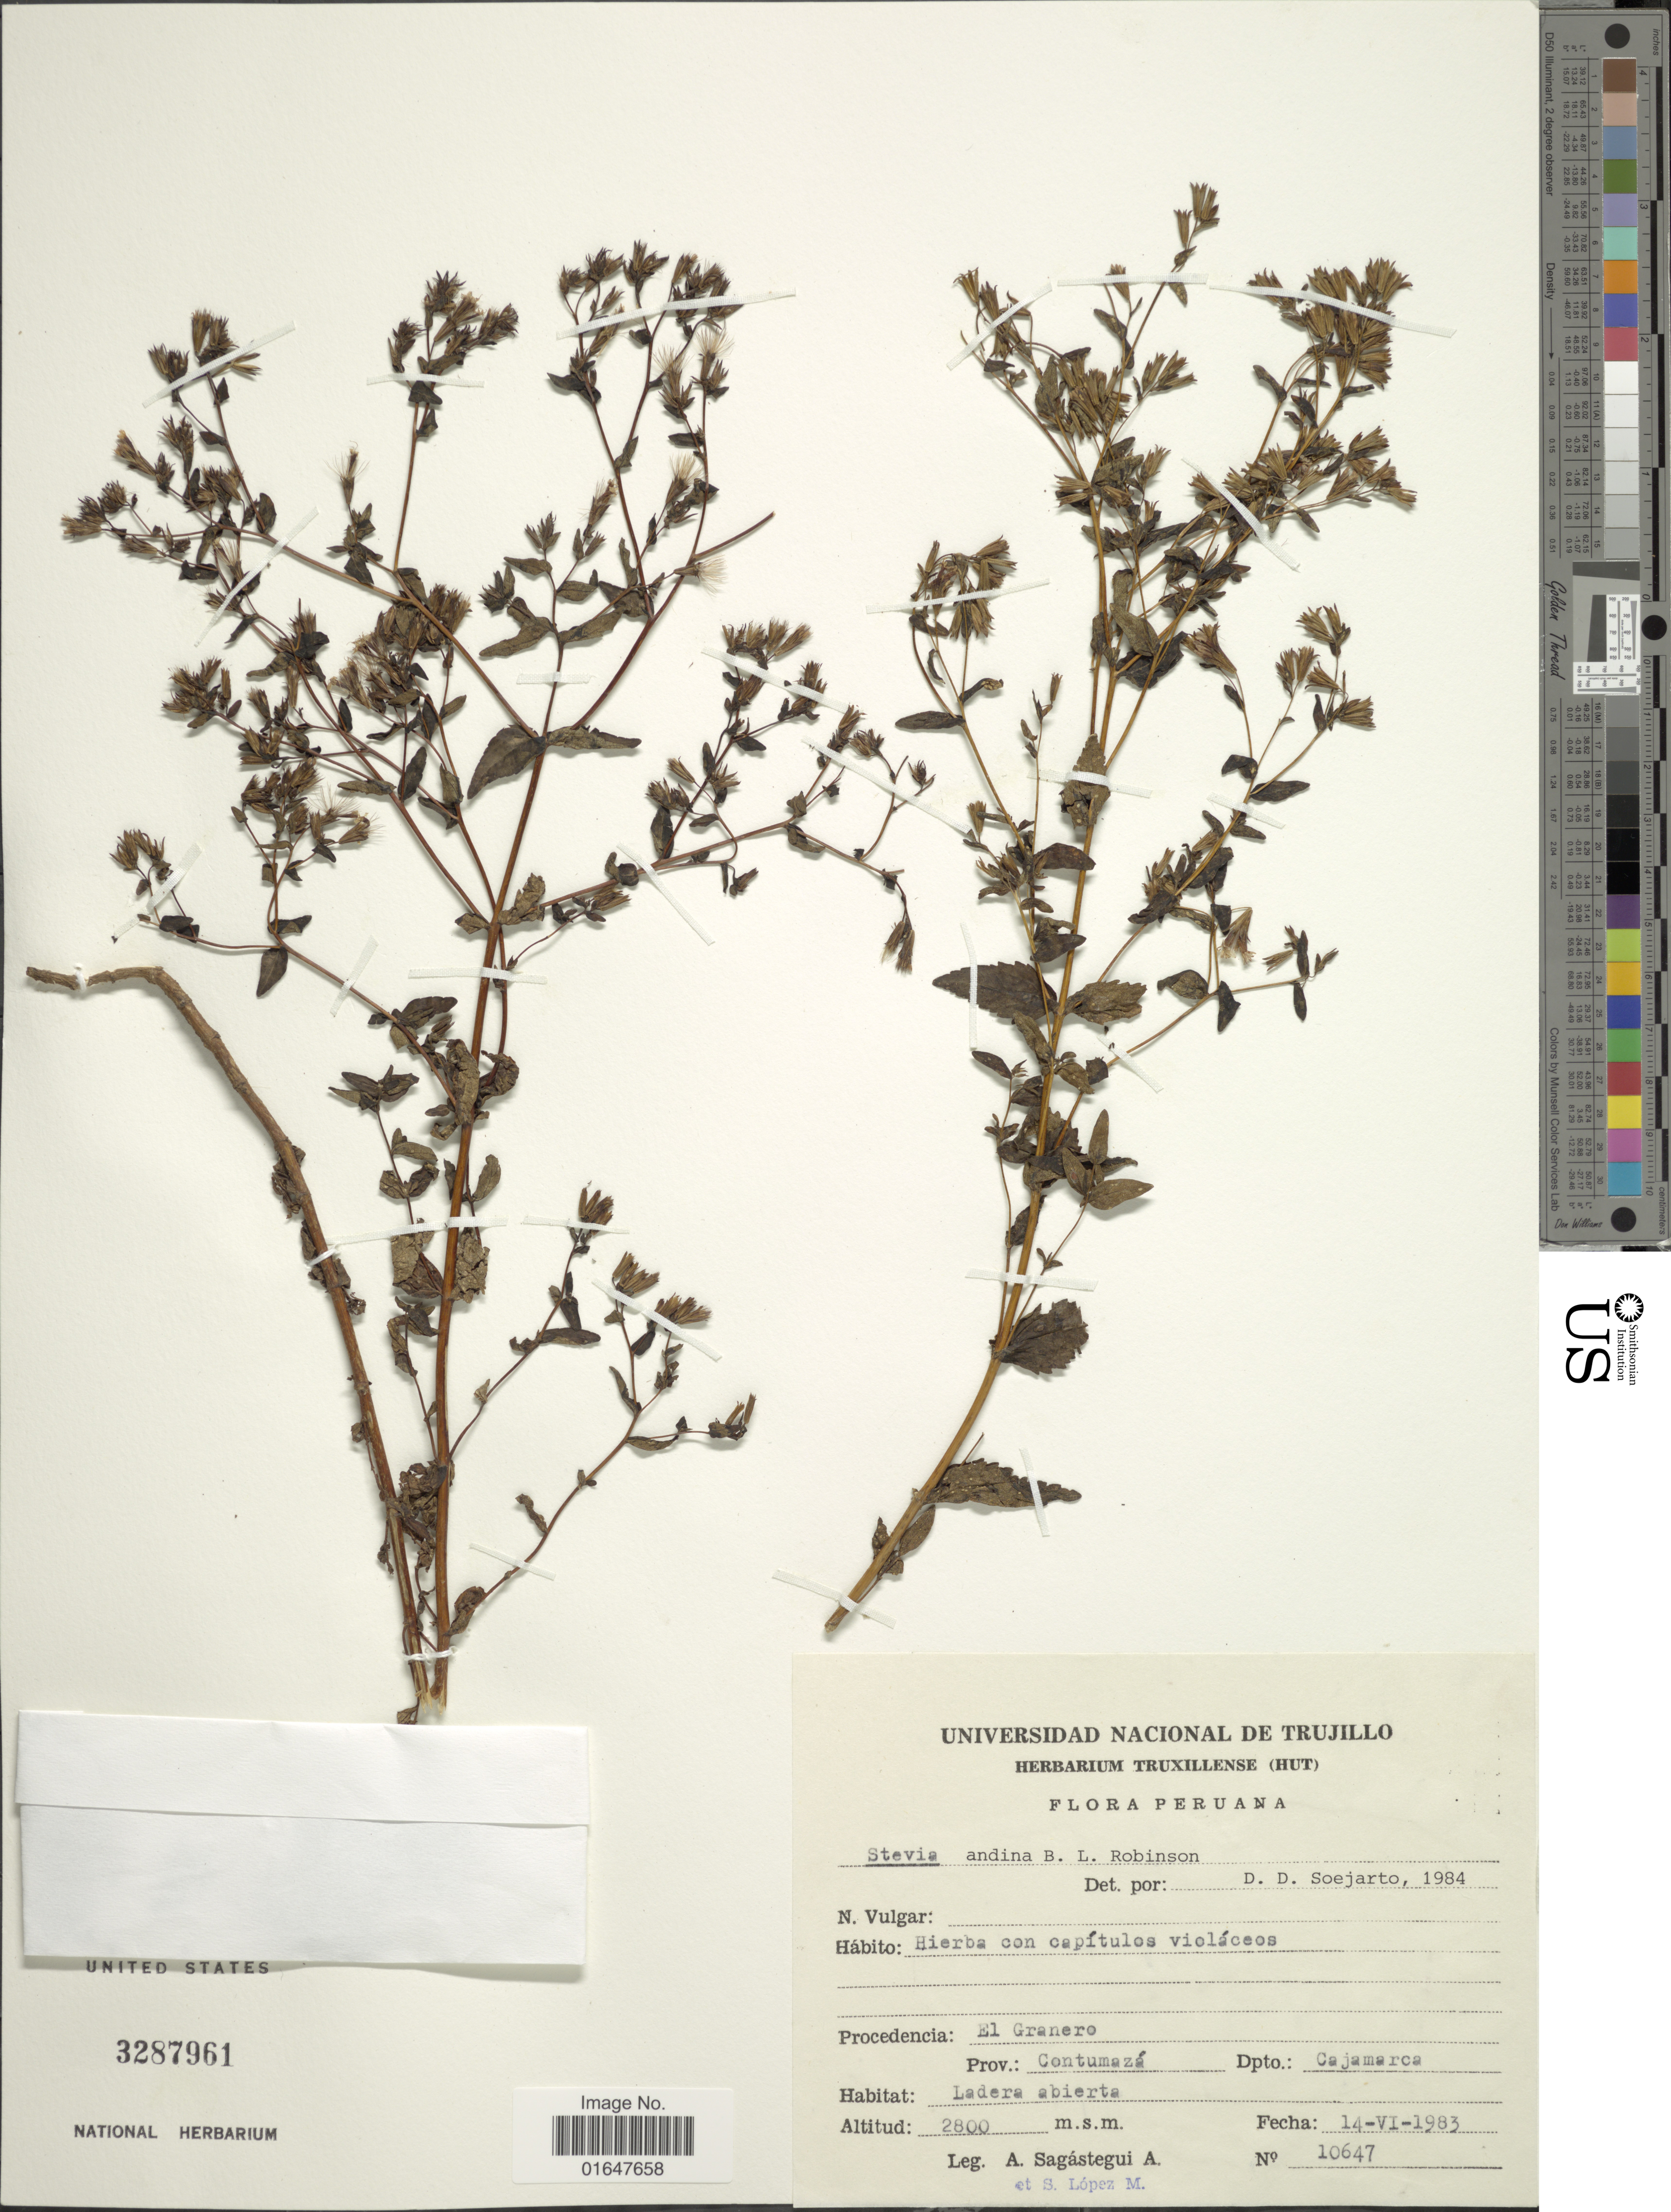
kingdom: Plantae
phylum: Tracheophyta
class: Magnoliopsida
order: Asterales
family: Asteraceae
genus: Stevia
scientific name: Stevia andina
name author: B.L. Rob.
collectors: A. Sagástegui A. & S. Lopez M.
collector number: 10647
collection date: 1983-06-14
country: Peru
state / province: Cajamarca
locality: Peruana, El Granero, Prov. Contumaza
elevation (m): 2800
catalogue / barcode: US 3287961